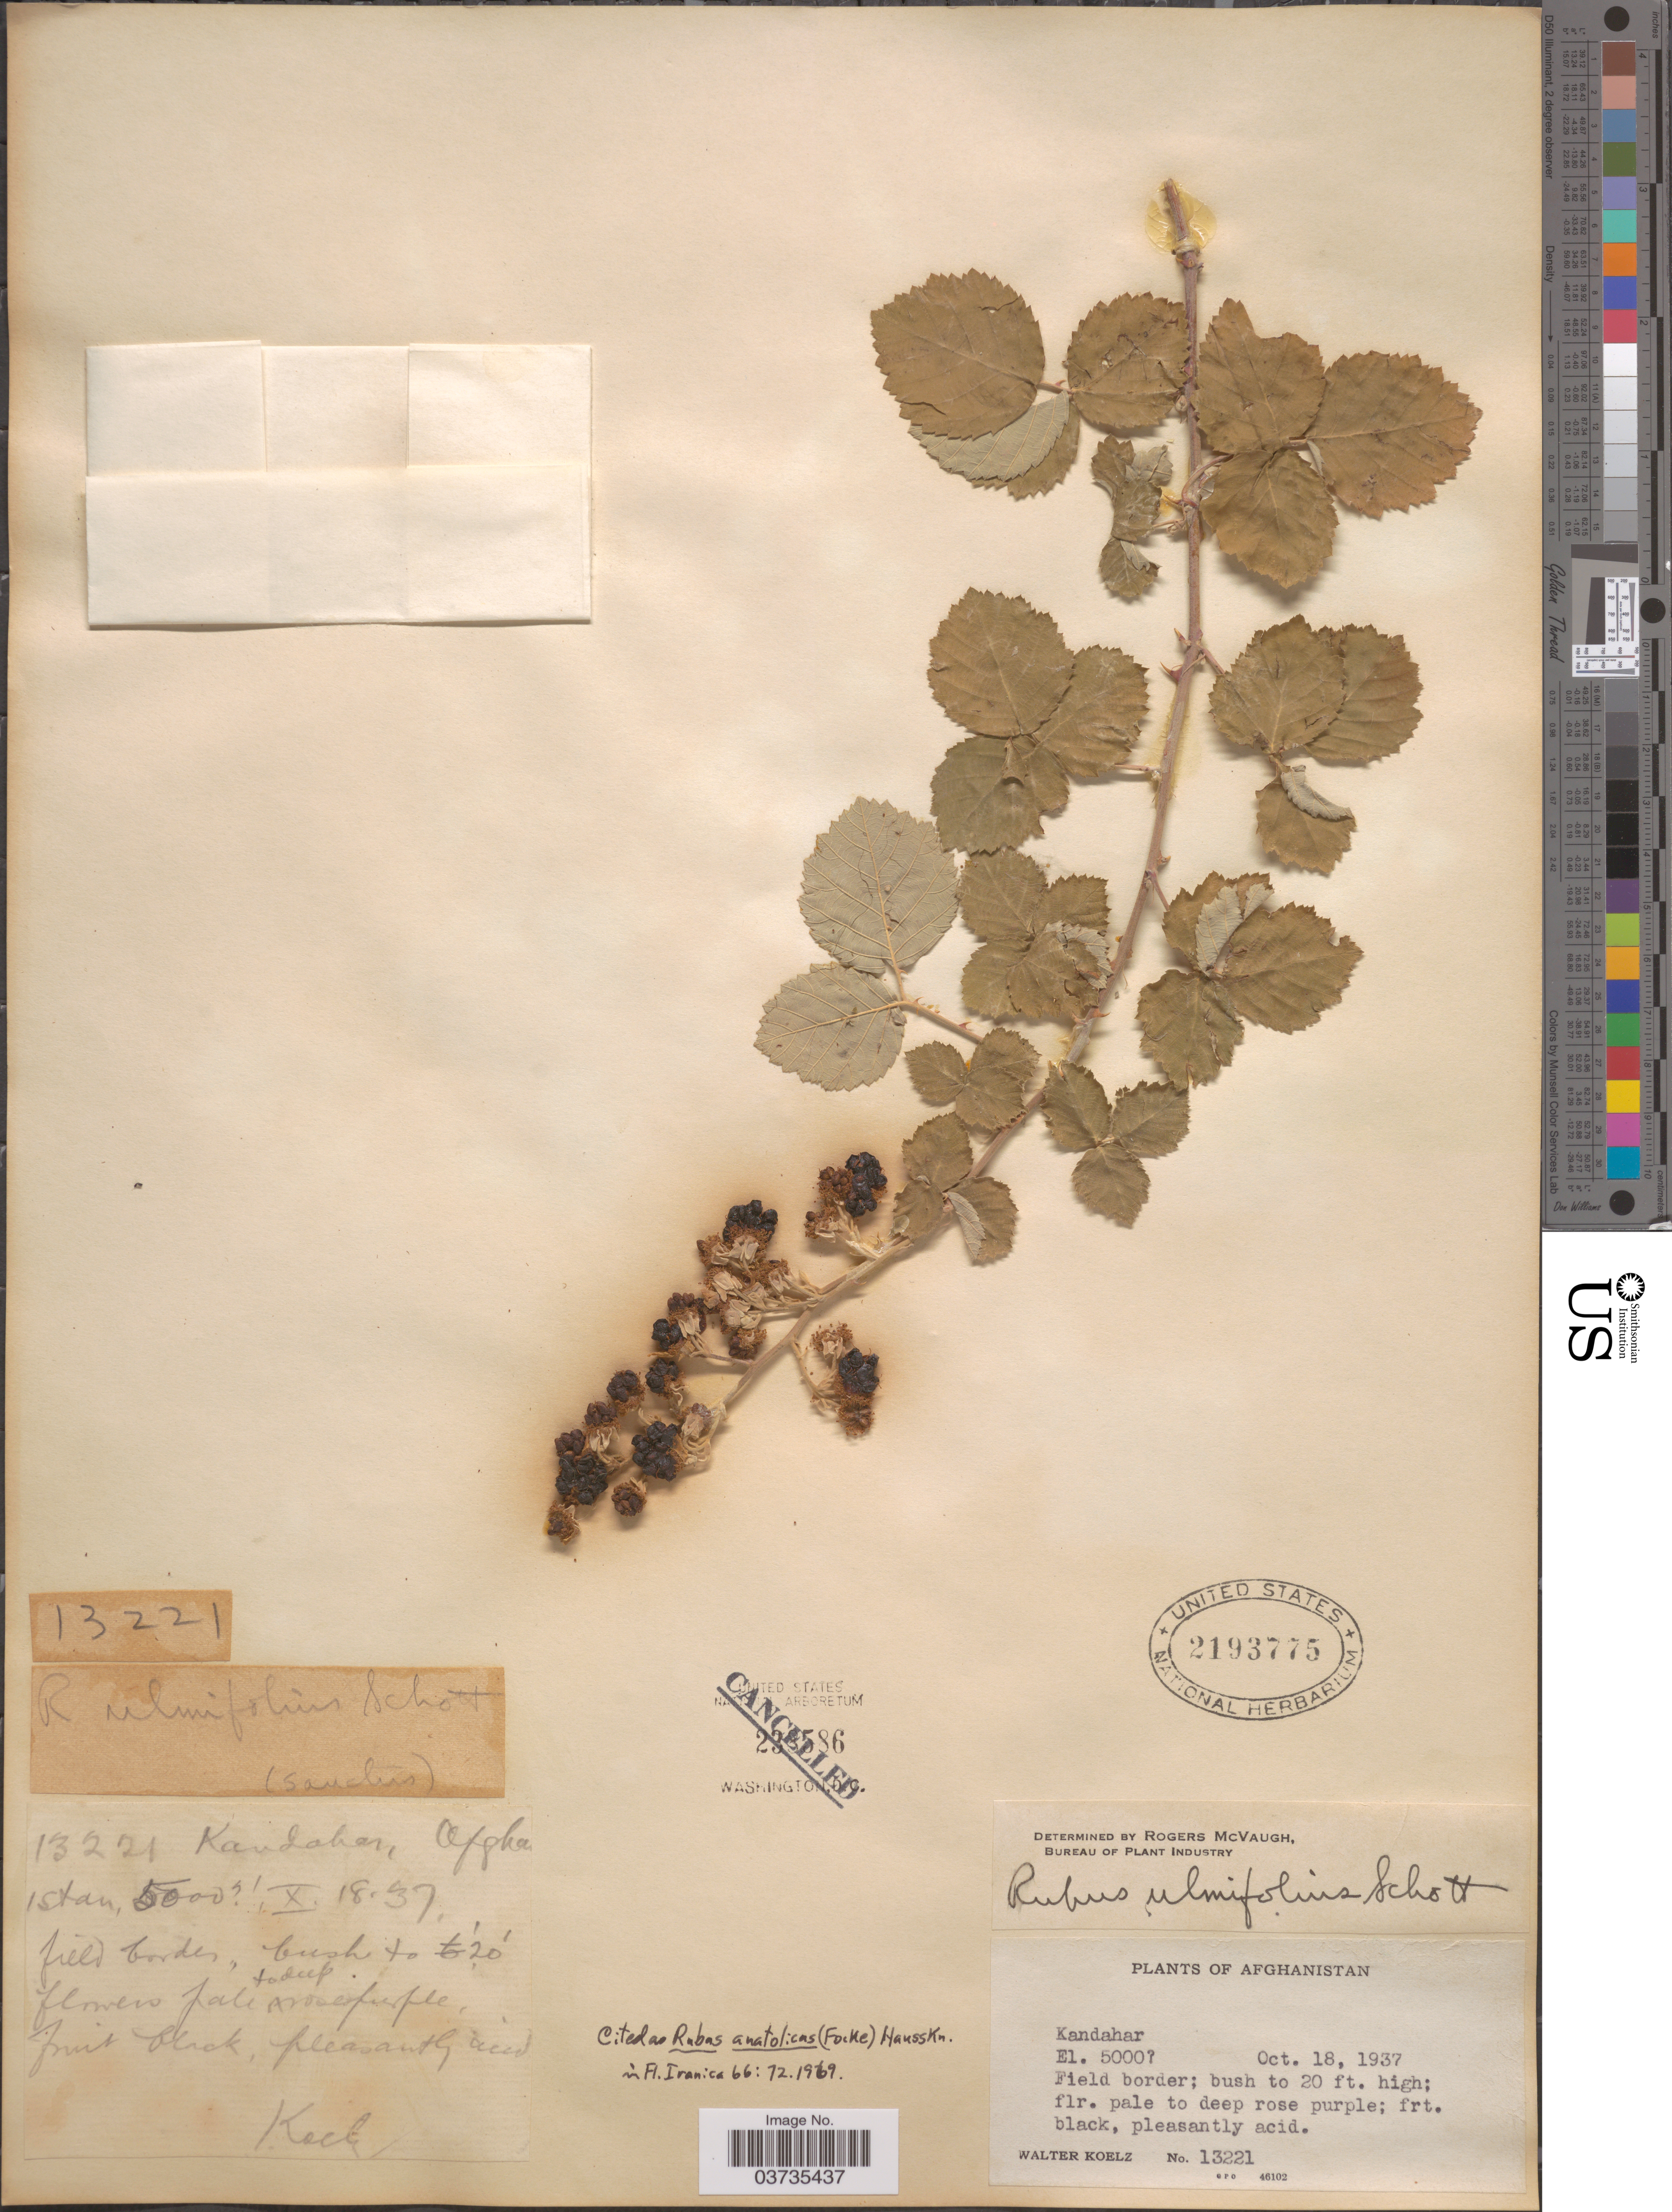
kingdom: Plantae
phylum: Tracheophyta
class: Magnoliopsida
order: Rosales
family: Rosaceae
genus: Rubus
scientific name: Rubus anatolicus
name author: Focke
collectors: W. N. Koelz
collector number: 13221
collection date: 1937-10-18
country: Afghanistan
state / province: Kandahar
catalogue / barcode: US 2193775